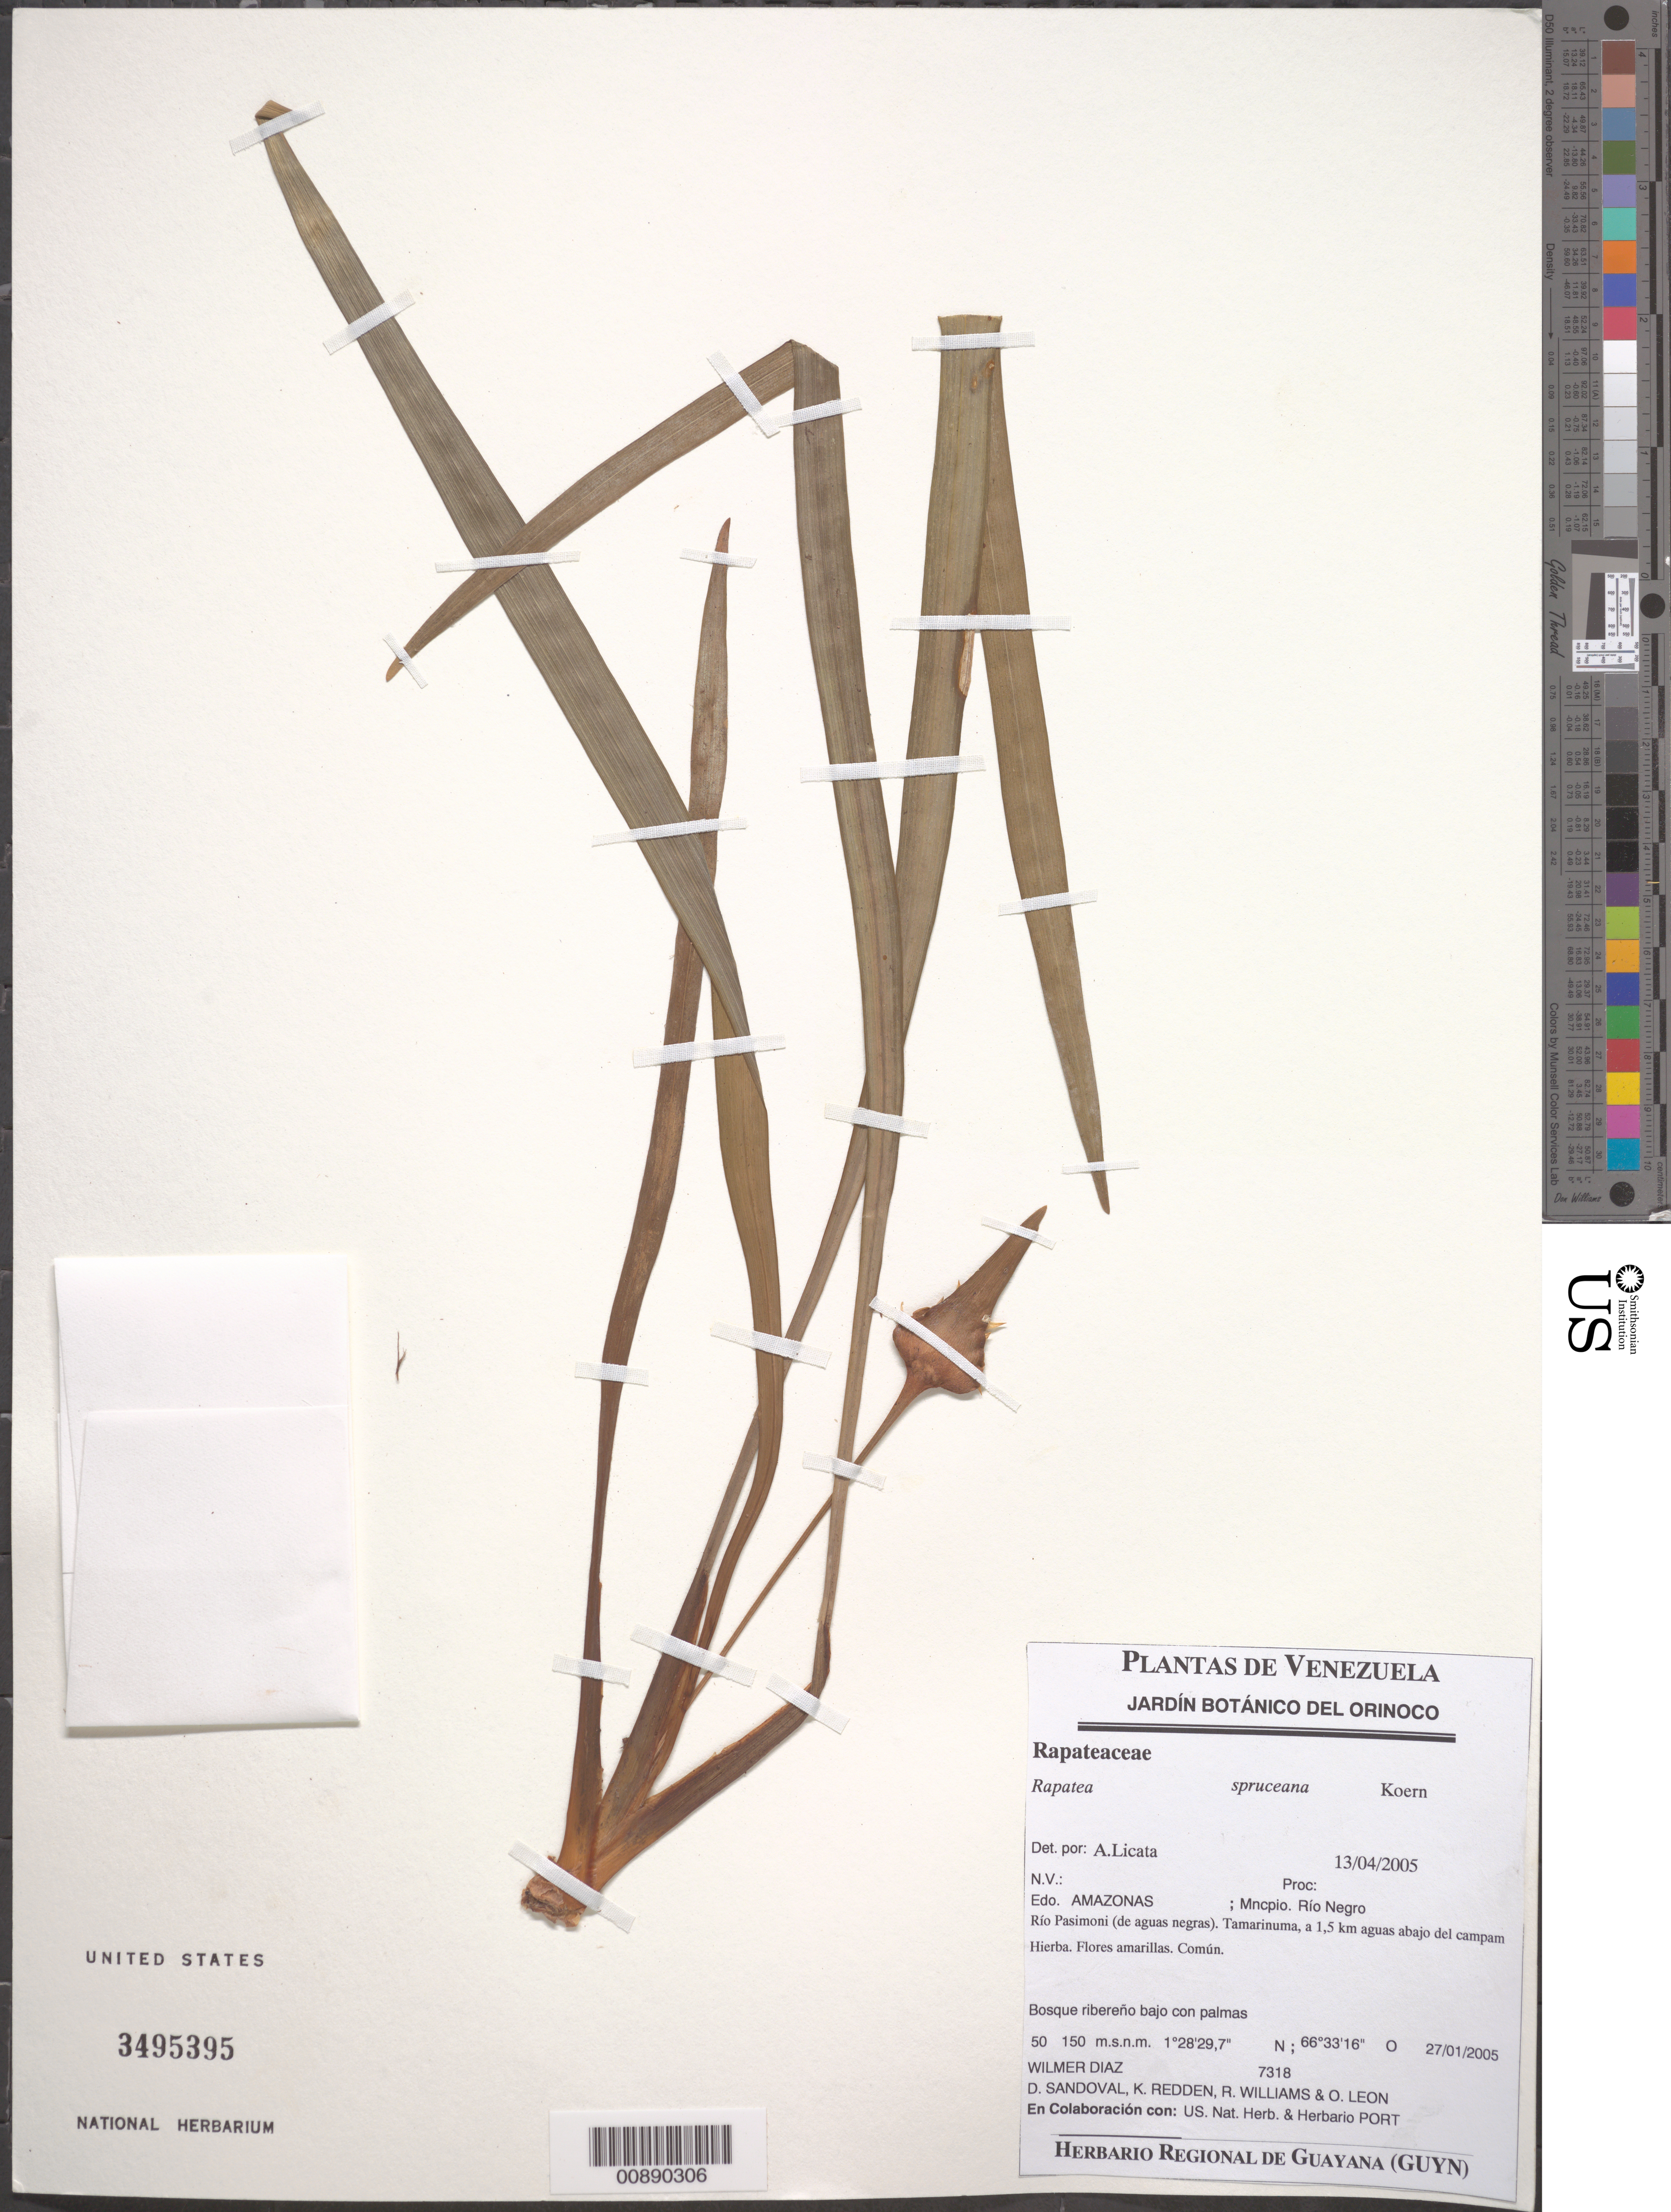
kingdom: Plantae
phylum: Tracheophyta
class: Liliopsida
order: Poales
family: Rapateaceae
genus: Rapatea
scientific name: Rapatea spruceana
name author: Körn.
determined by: Licata, A., (PORT), Univ. Nac. Exp. de los Llanos Ezequiel Zamora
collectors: W. Díaz P., D. Sandoval, K. M. Redden, R. Williams & O. León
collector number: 7318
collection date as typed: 27-Jan-05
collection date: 2005-01-27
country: Venezuela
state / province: Amazonas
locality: Mun. Río Negro, Río Pasimoni, Tamarinuma, 1.5 km aguas abajo del campamento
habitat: Bosque ribereño bajo con palmas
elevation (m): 50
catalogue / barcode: US 3495395